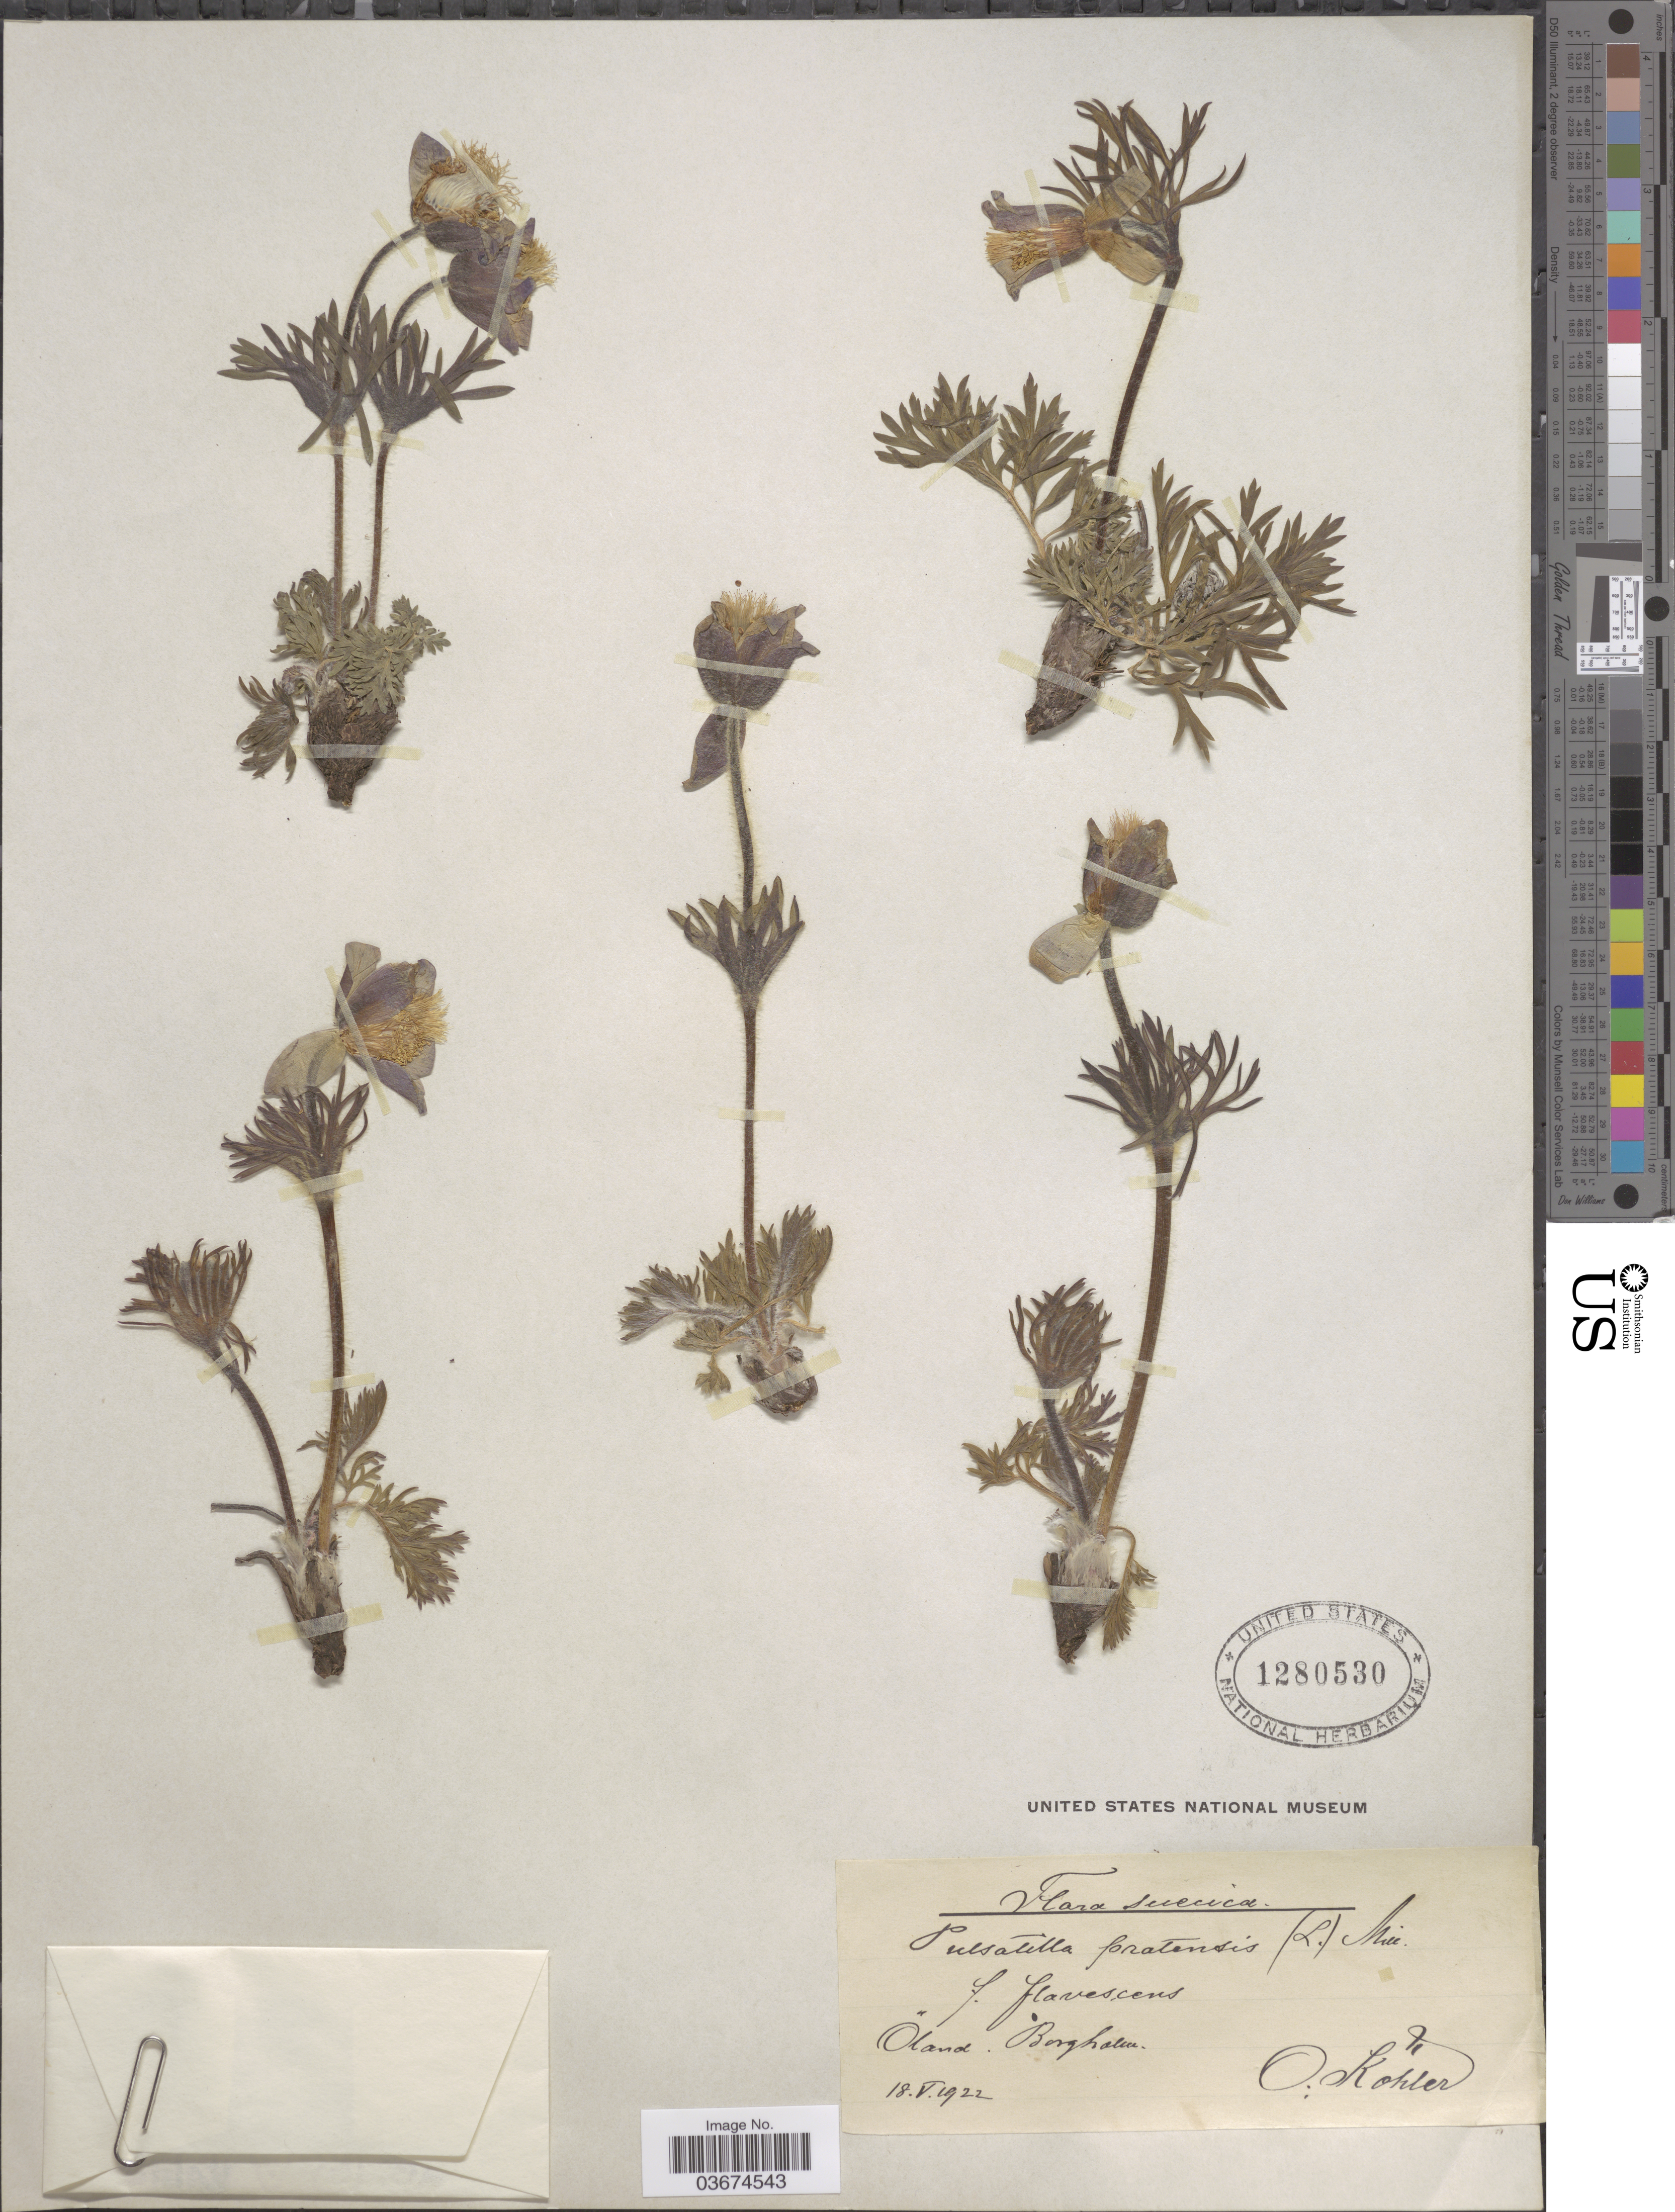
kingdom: Plantae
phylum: Tracheophyta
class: Magnoliopsida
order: Ranunculales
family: Ranunculaceae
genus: Pulsatilla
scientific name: Pulsatilla pratensis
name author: (L.) Mill.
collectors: O. Köhler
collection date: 1922-05-18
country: Sweden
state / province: Kalmar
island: Oland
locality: Suecicæ. Öland: Berghalen.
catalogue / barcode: US 1280530